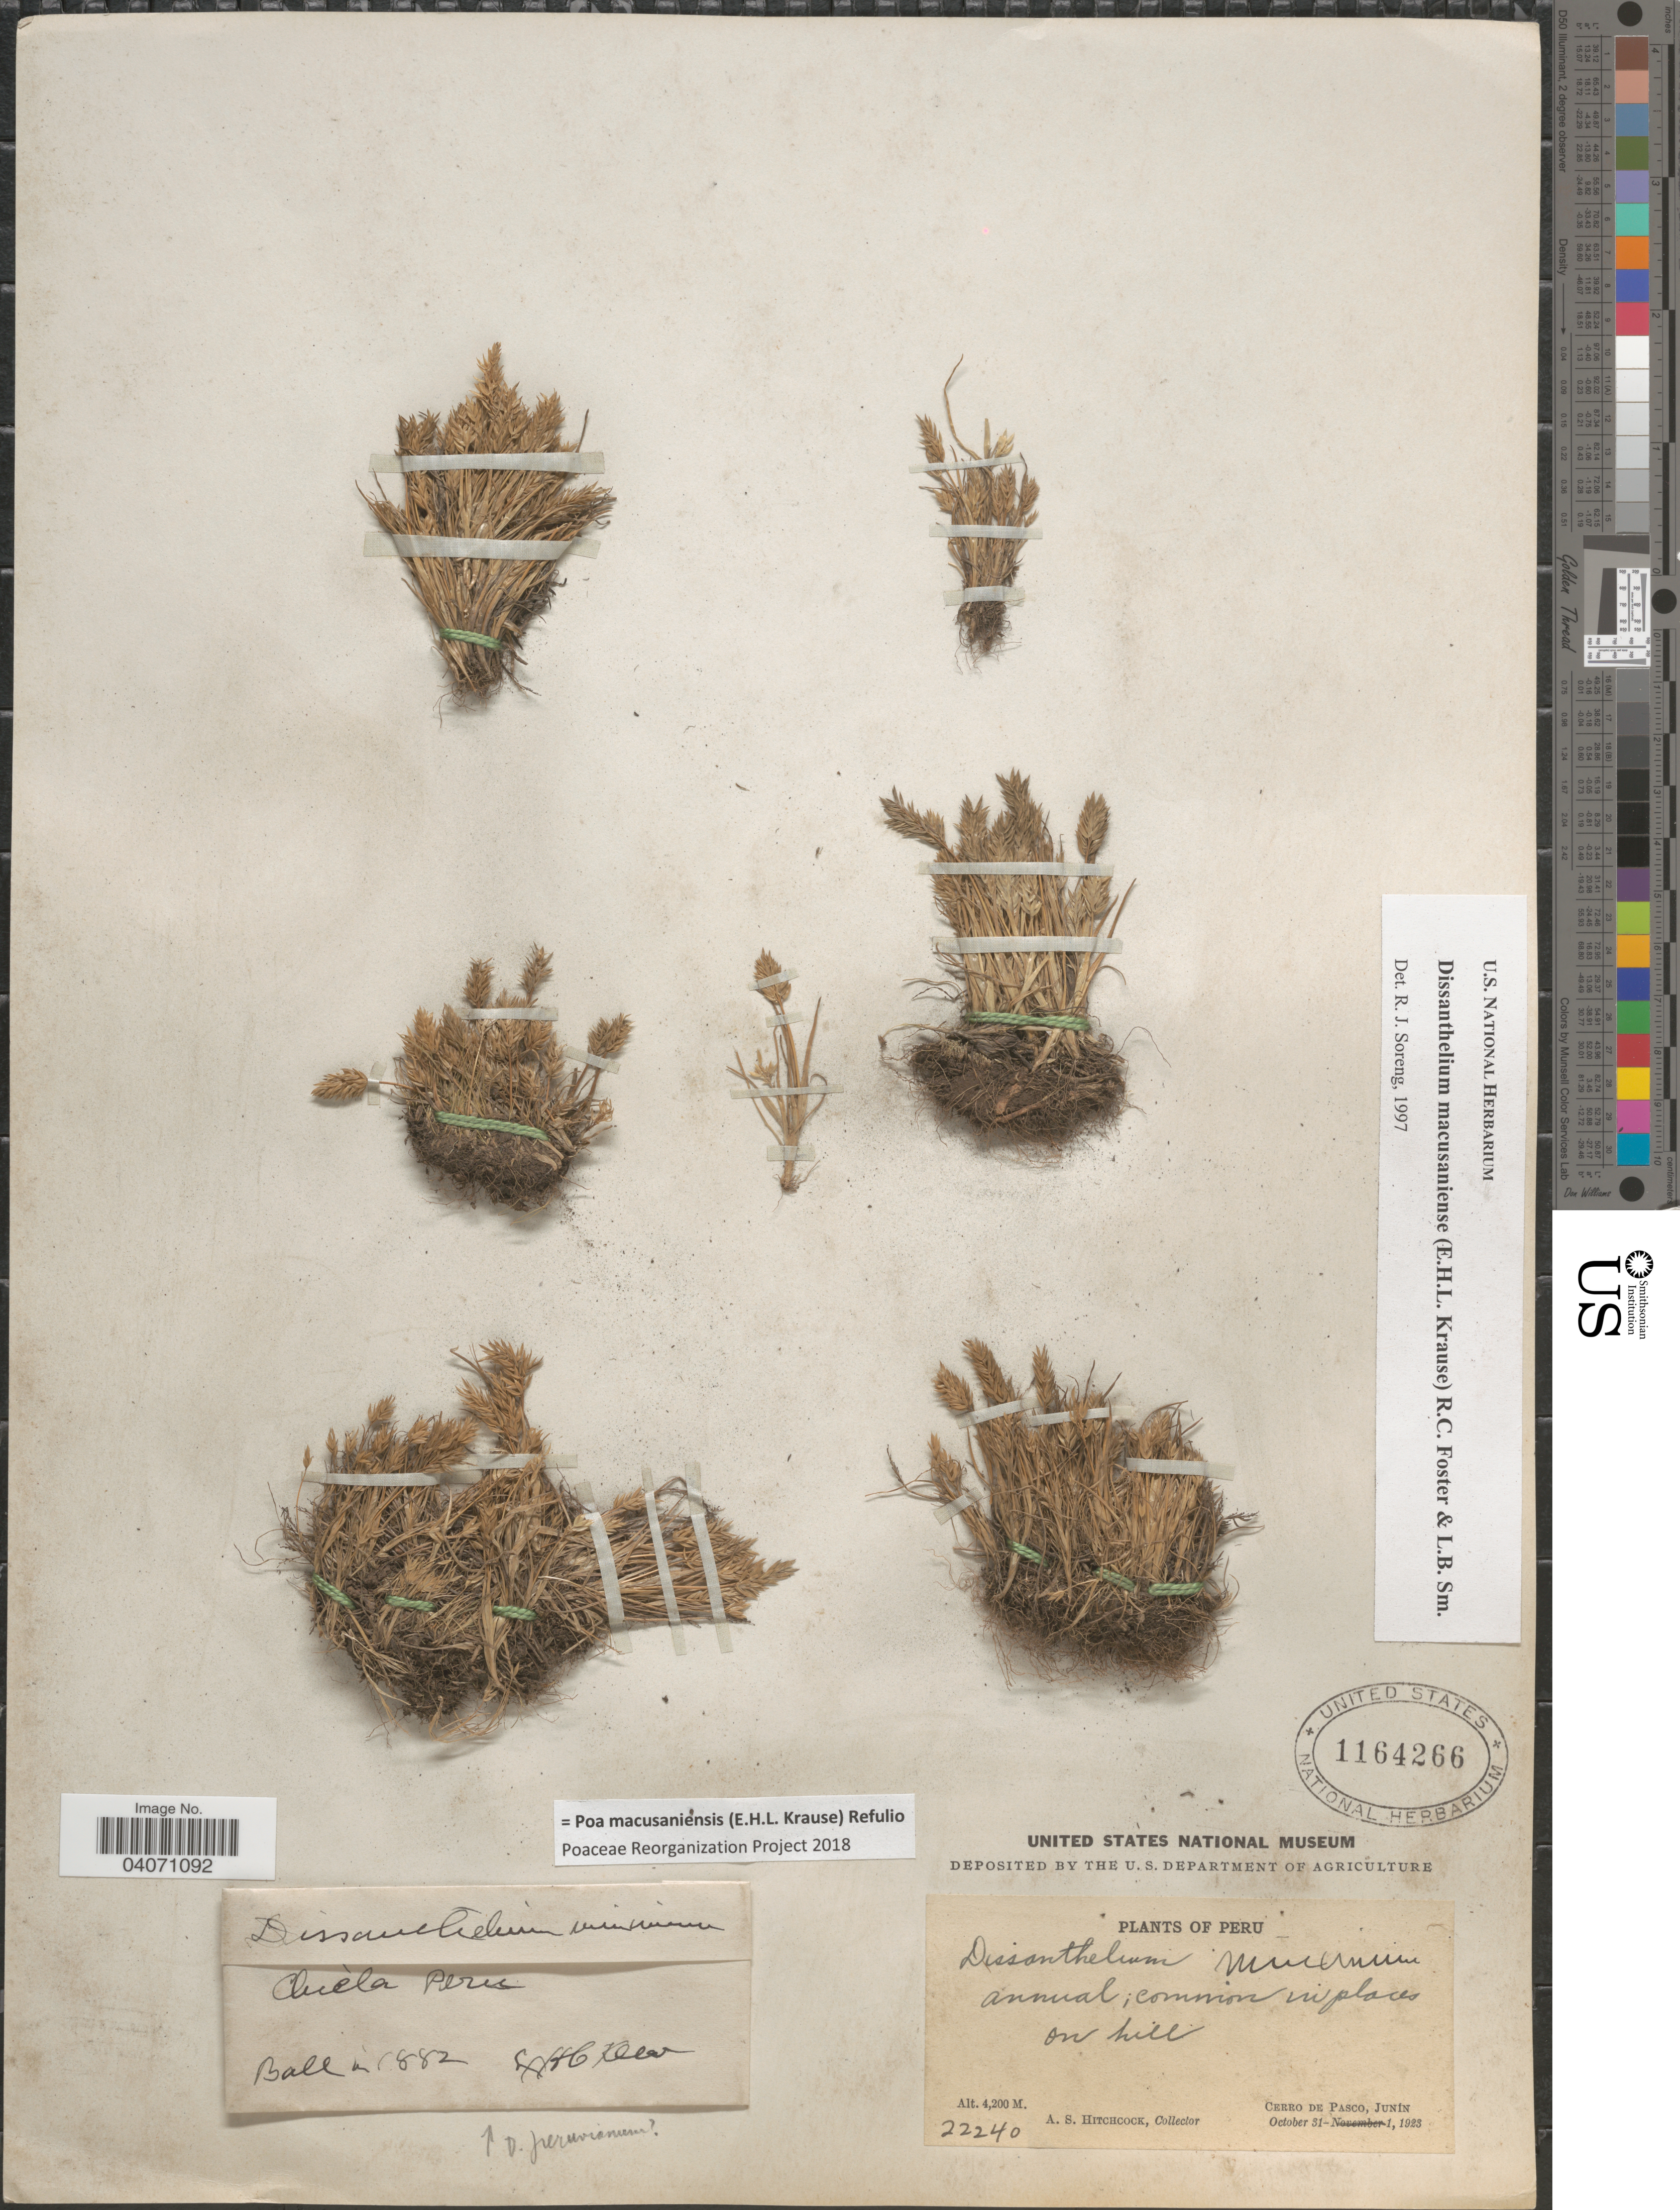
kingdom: Plantae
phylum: Tracheophyta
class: Liliopsida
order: Poales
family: Poaceae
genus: Poa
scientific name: Poa macusaniensis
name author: (E.H.L. Krause) Refulio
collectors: A. S. Hitchcock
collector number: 22240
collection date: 1923-10-31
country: Peru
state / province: Junín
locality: Cerro de Pasco, Junín.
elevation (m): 4200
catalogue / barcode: US 1164266